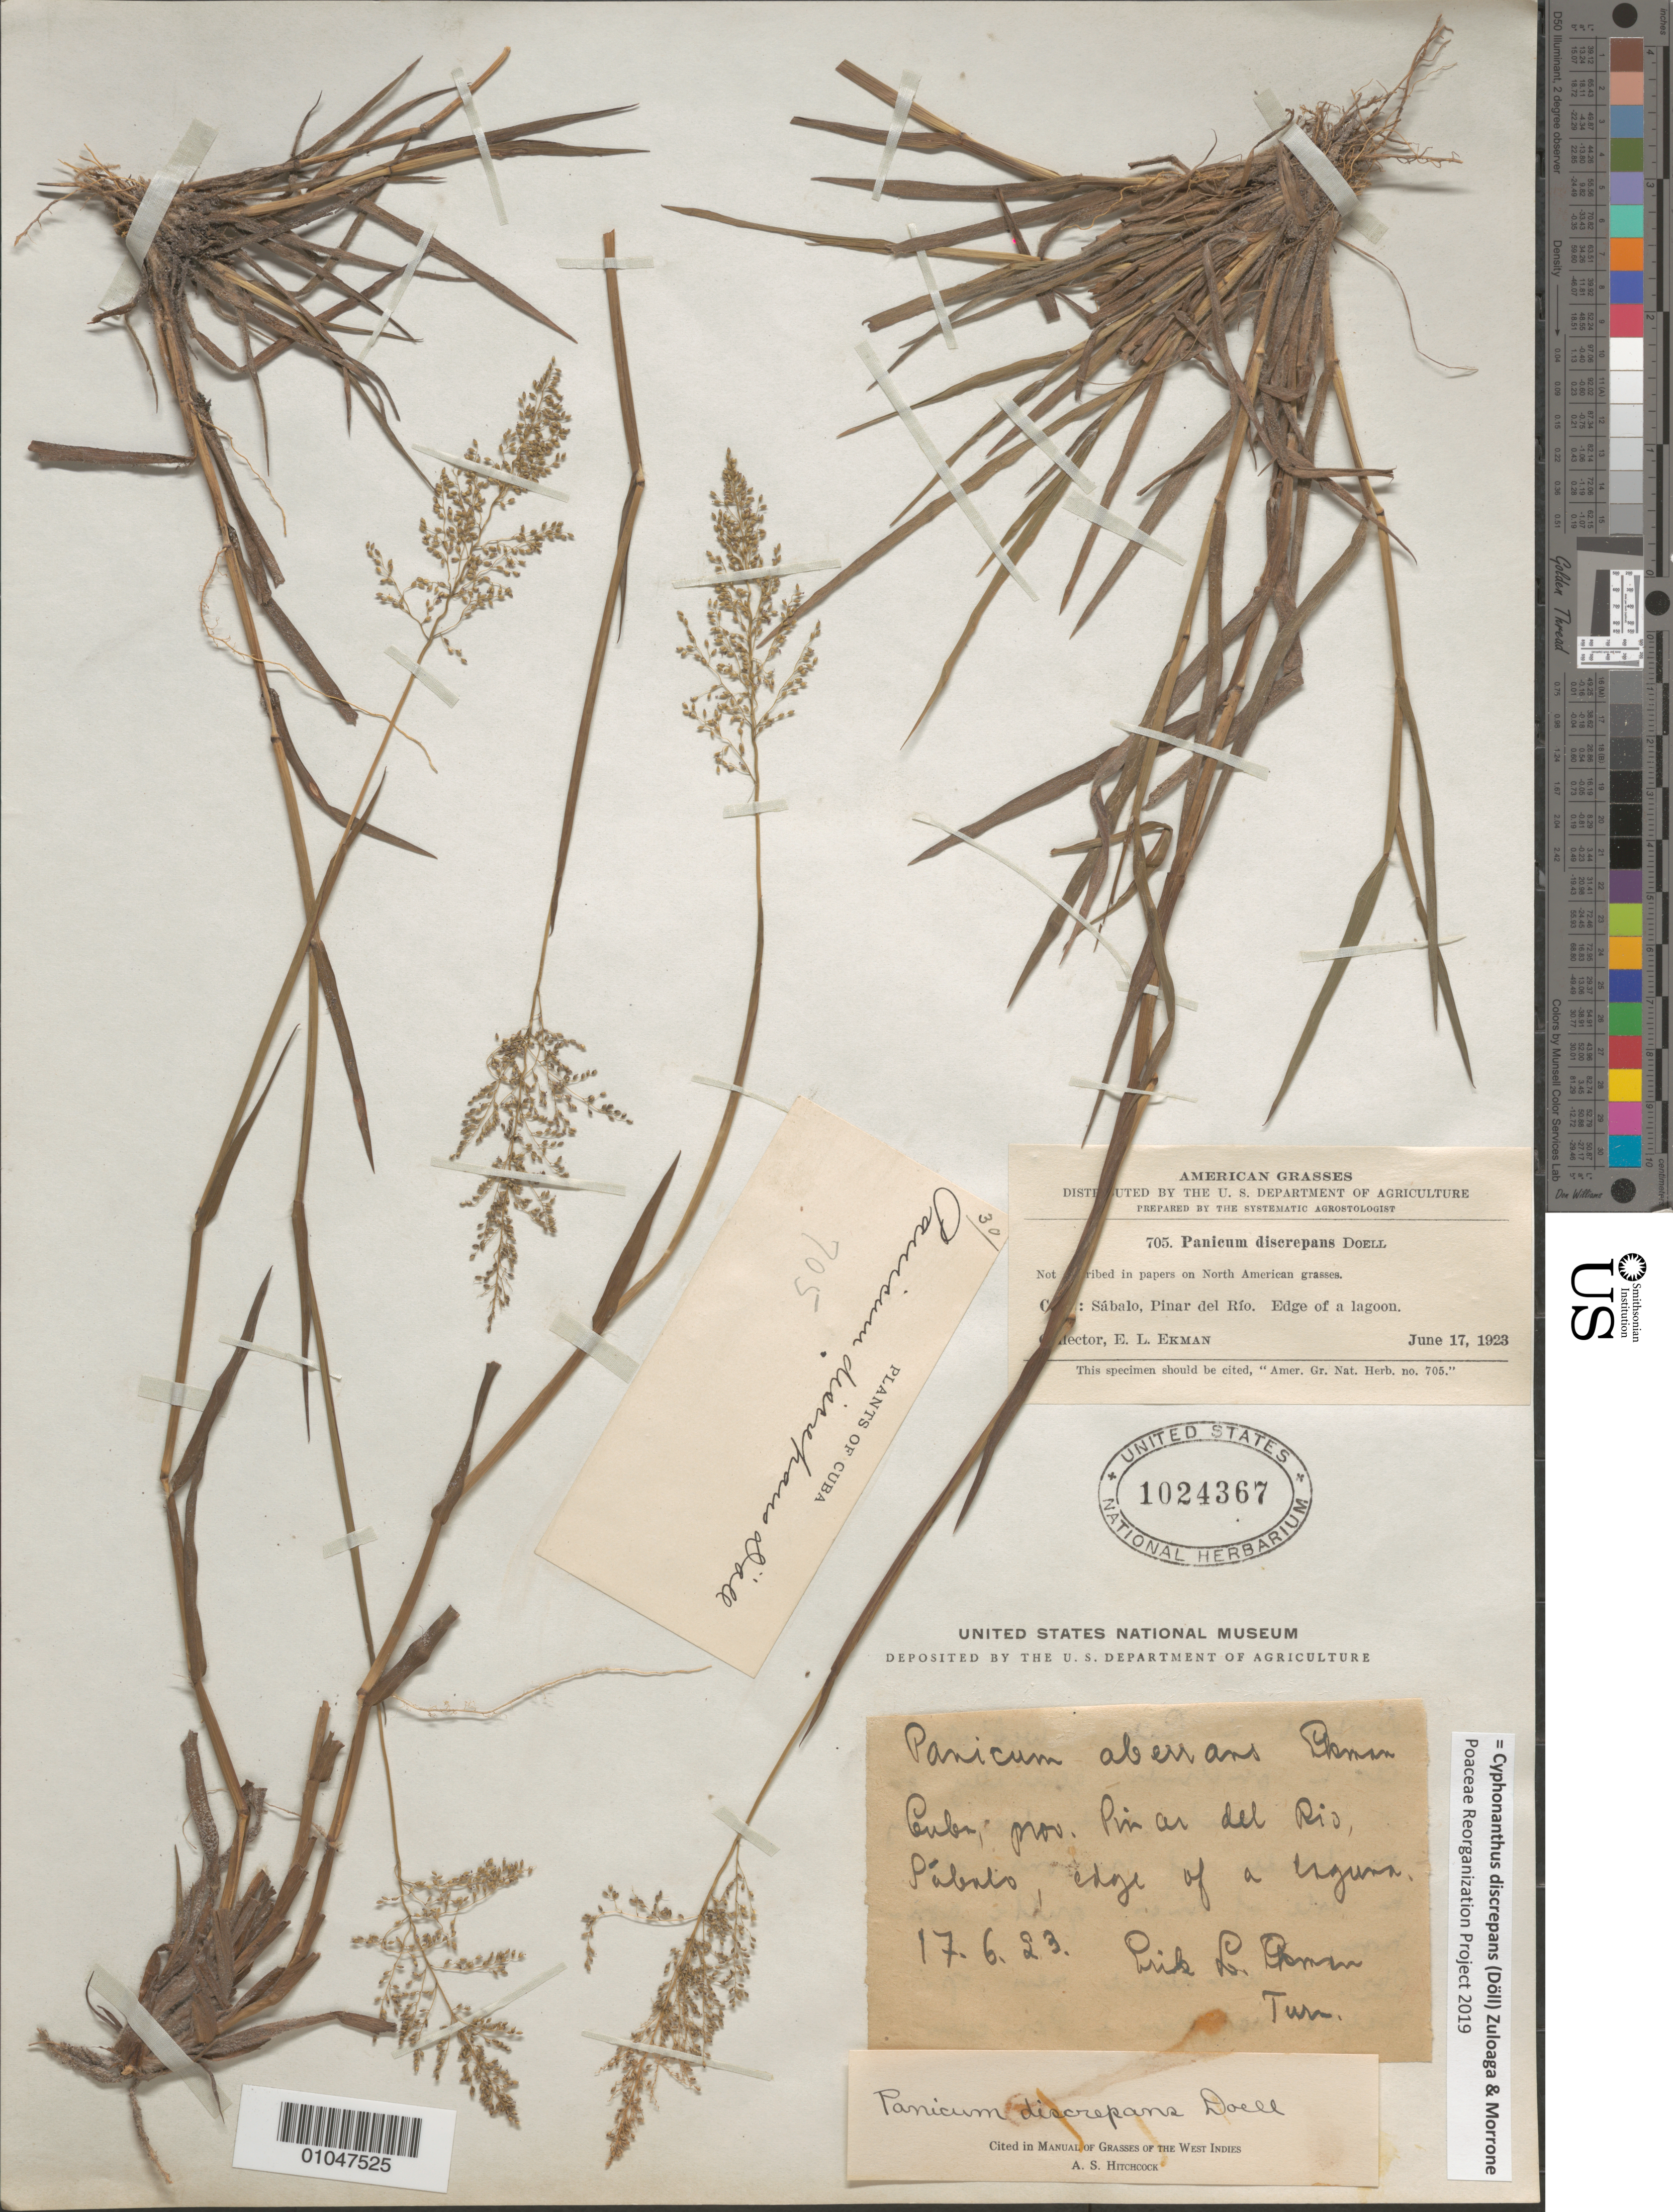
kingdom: Plantae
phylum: Tracheophyta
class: Liliopsida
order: Poales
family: Poaceae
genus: Panicum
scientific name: Panicum discrepans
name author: Döll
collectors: E. L. Ekman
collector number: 705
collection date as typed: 17 Jun 1923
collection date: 1923-06-17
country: Cuba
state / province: Pinar del Rio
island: Cuba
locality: Pabalo, edge of a lagoon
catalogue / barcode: US 1024367